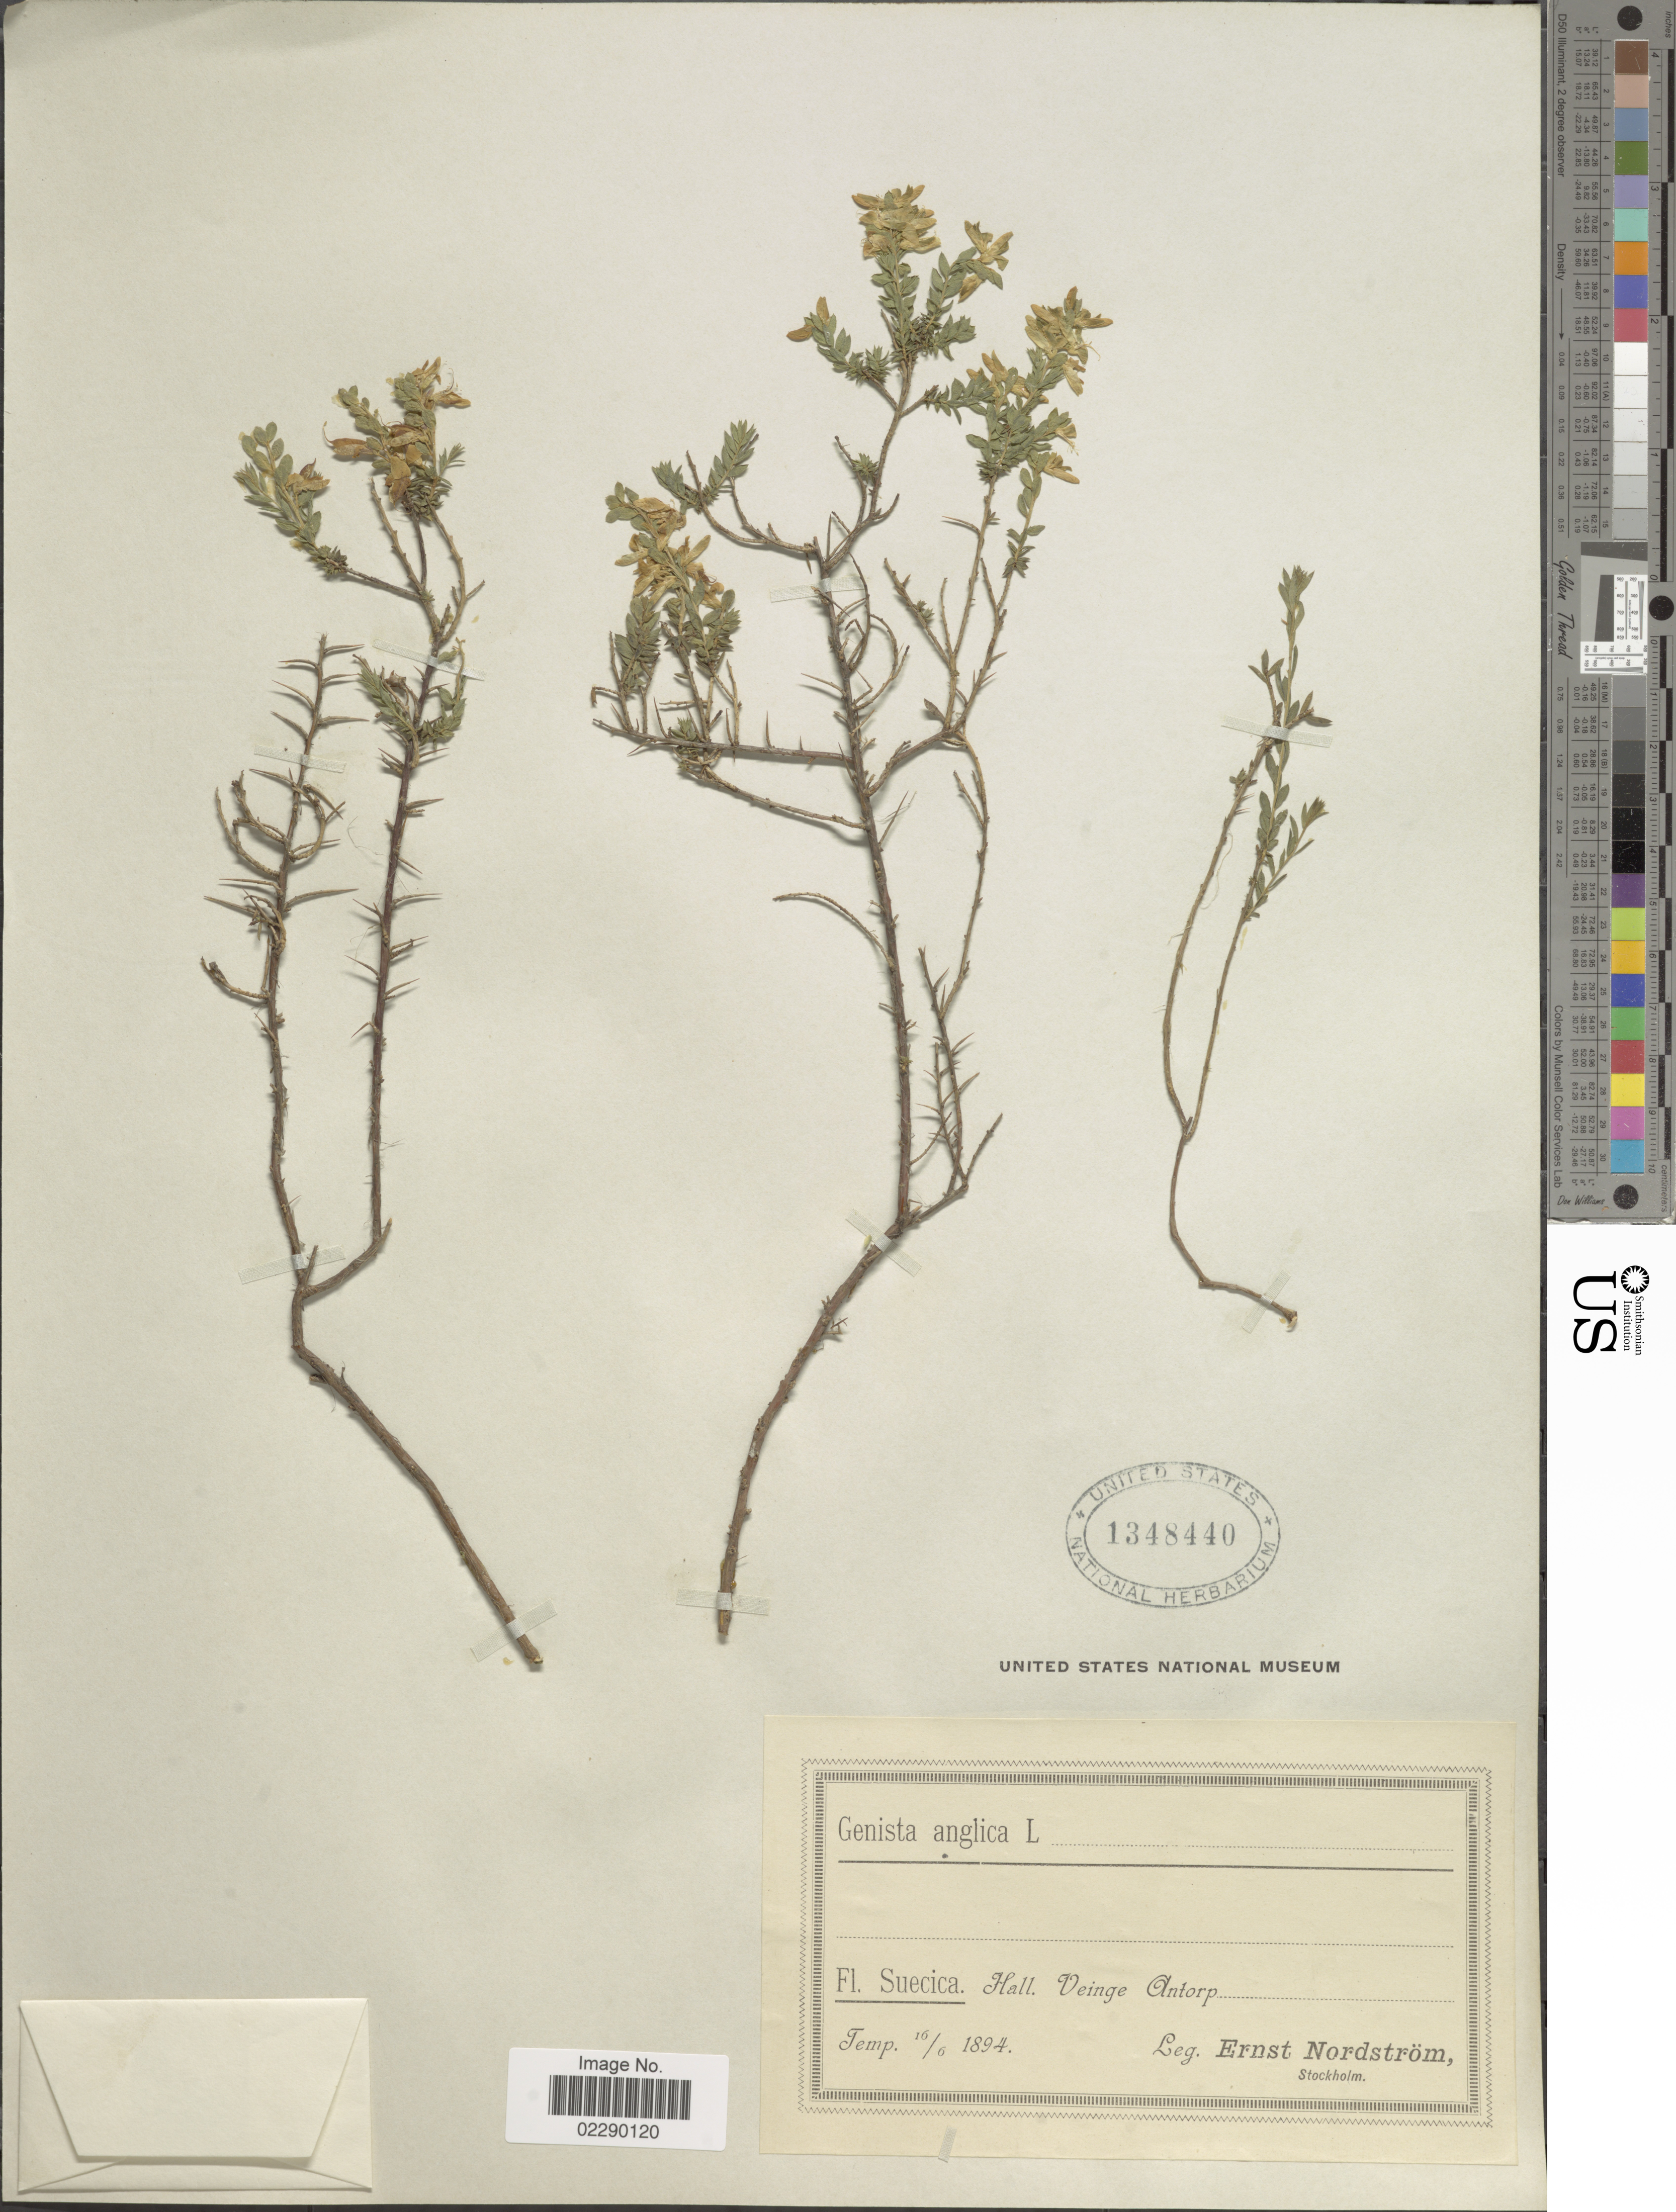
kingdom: Plantae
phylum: Tracheophyta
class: Magnoliopsida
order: Fabales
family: Fabaceae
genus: Genista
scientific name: Genista anglica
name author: L.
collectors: E. Nordström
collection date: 1894-06-16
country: Sweden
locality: Suecica: Hall. Veinge Antorp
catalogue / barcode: US 1348440